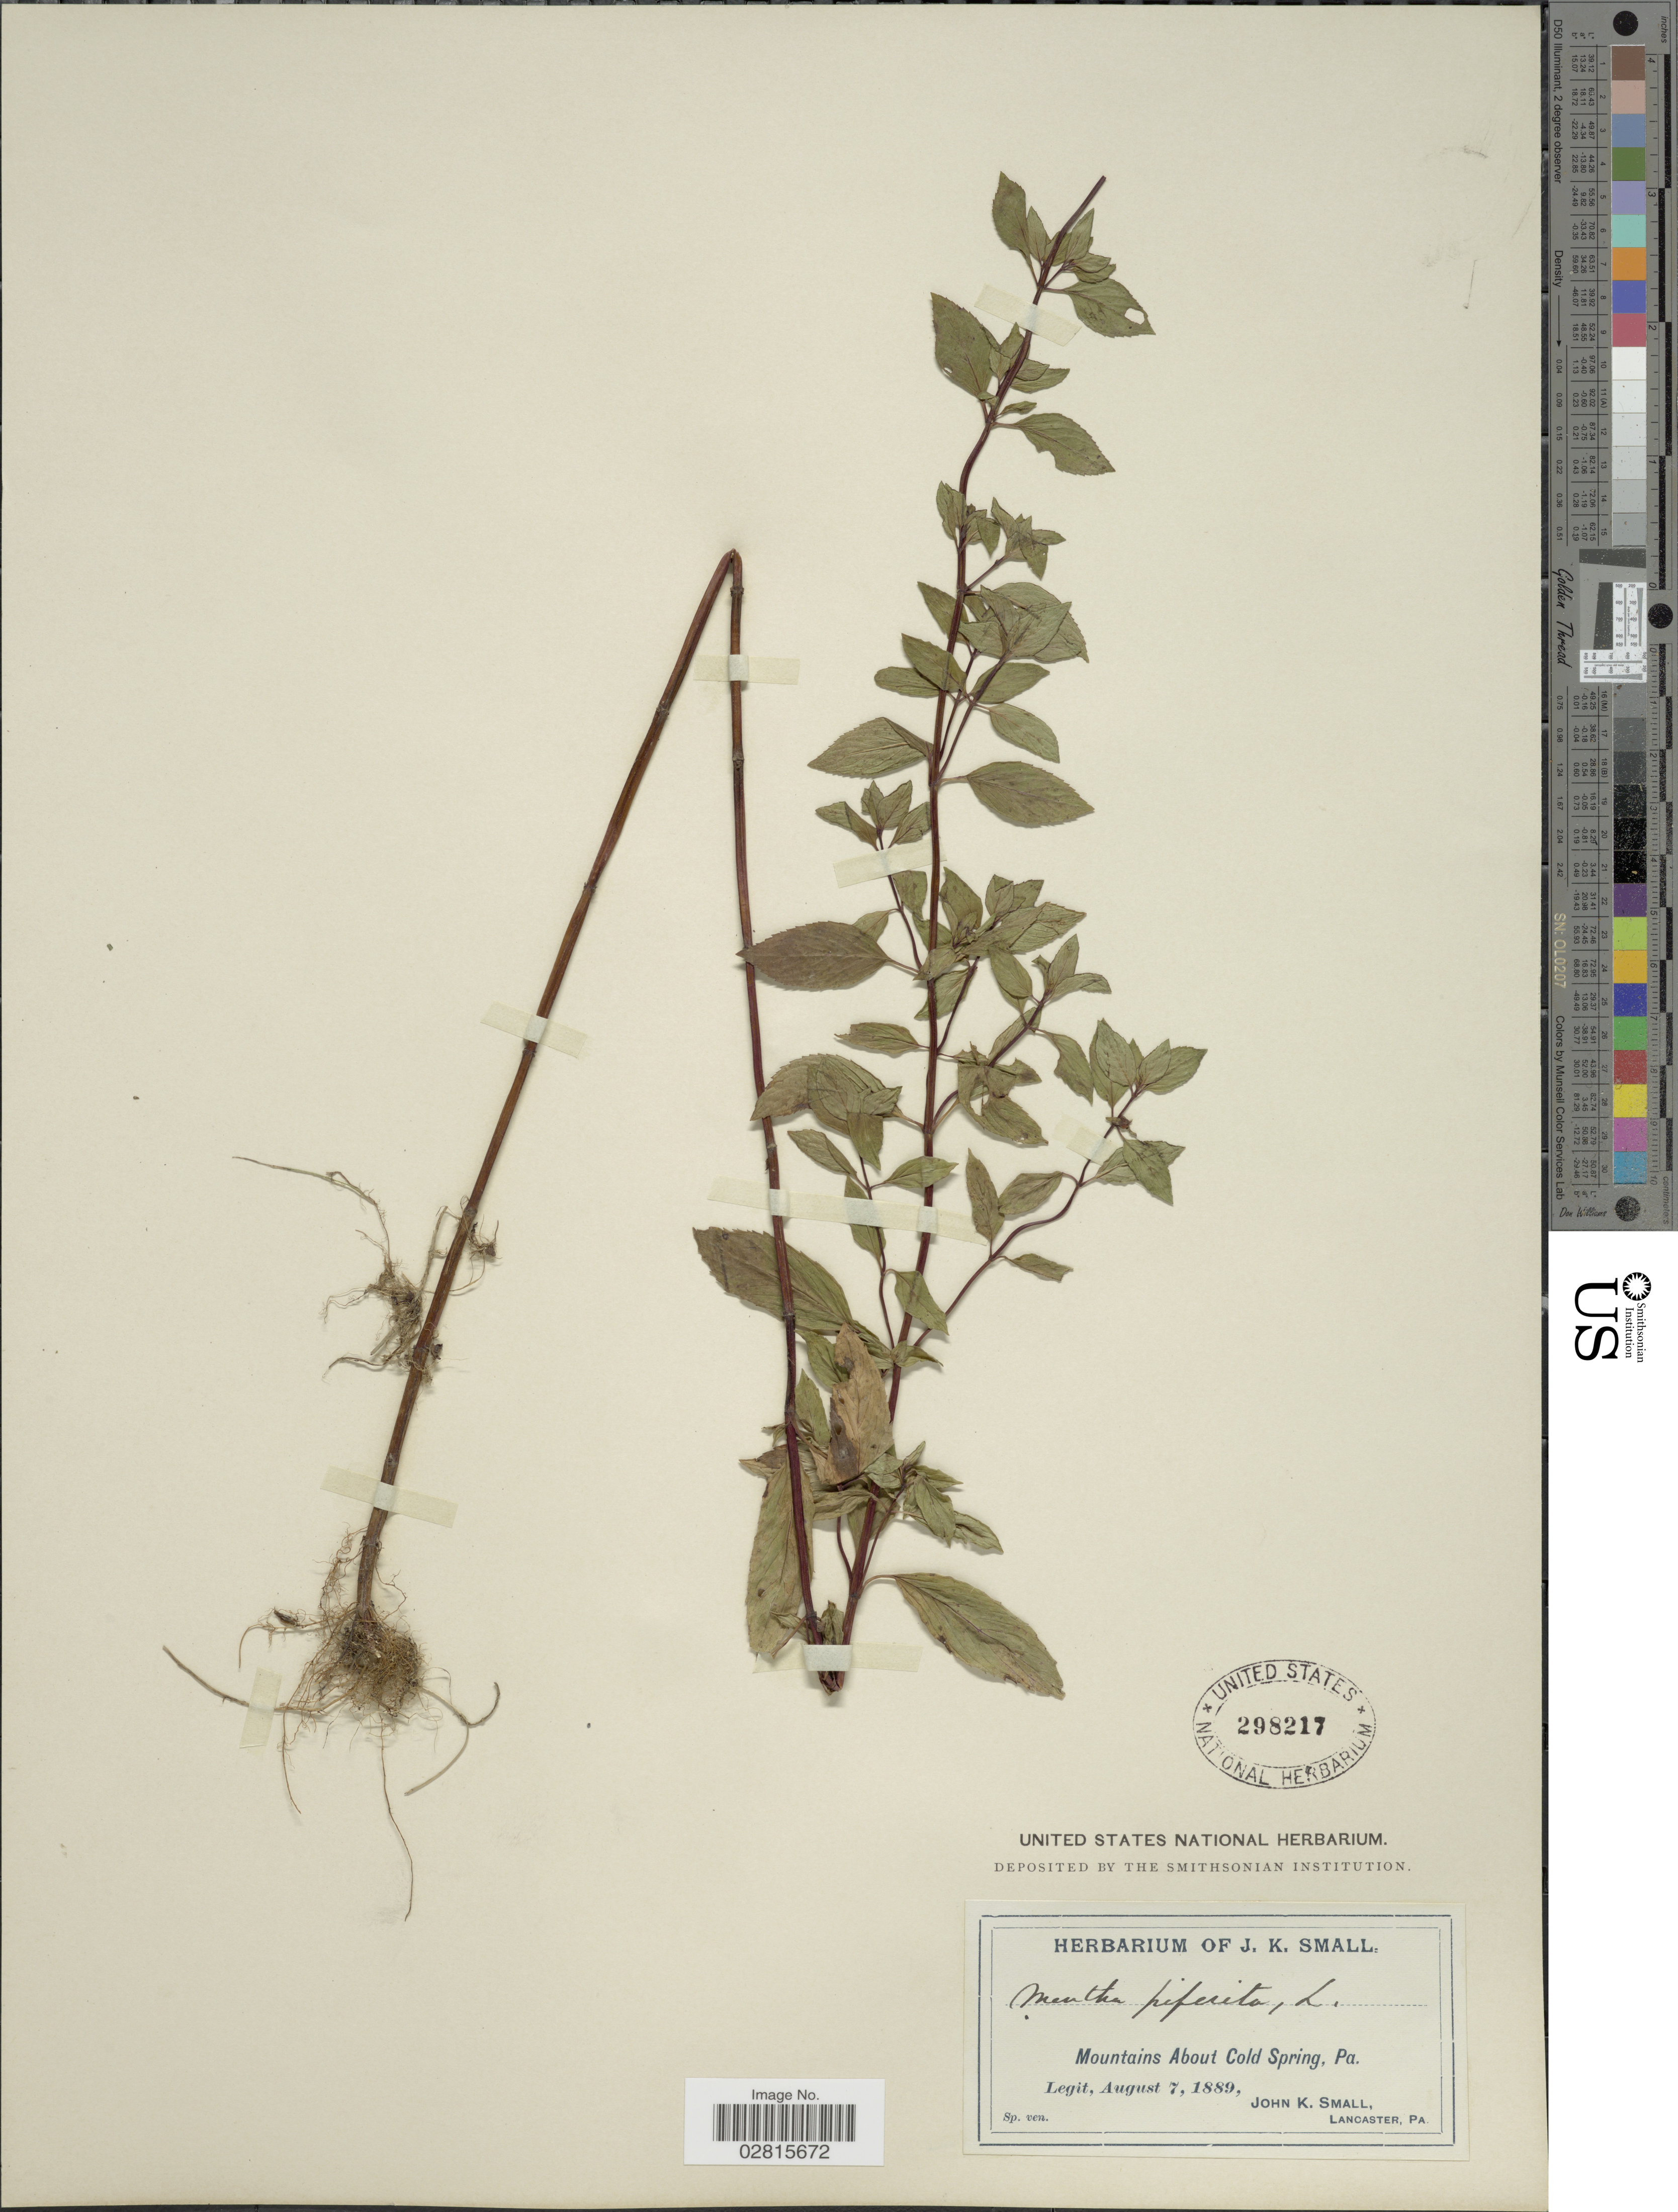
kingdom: Plantae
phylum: Tracheophyta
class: Magnoliopsida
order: Lamiales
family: Lamiaceae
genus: Mentha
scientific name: Mentha x piperita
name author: L.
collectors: J. K. Small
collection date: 1889-08-07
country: United States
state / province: Pennsylvania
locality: Mountains about Cold Spring, Pa.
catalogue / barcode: US 298217